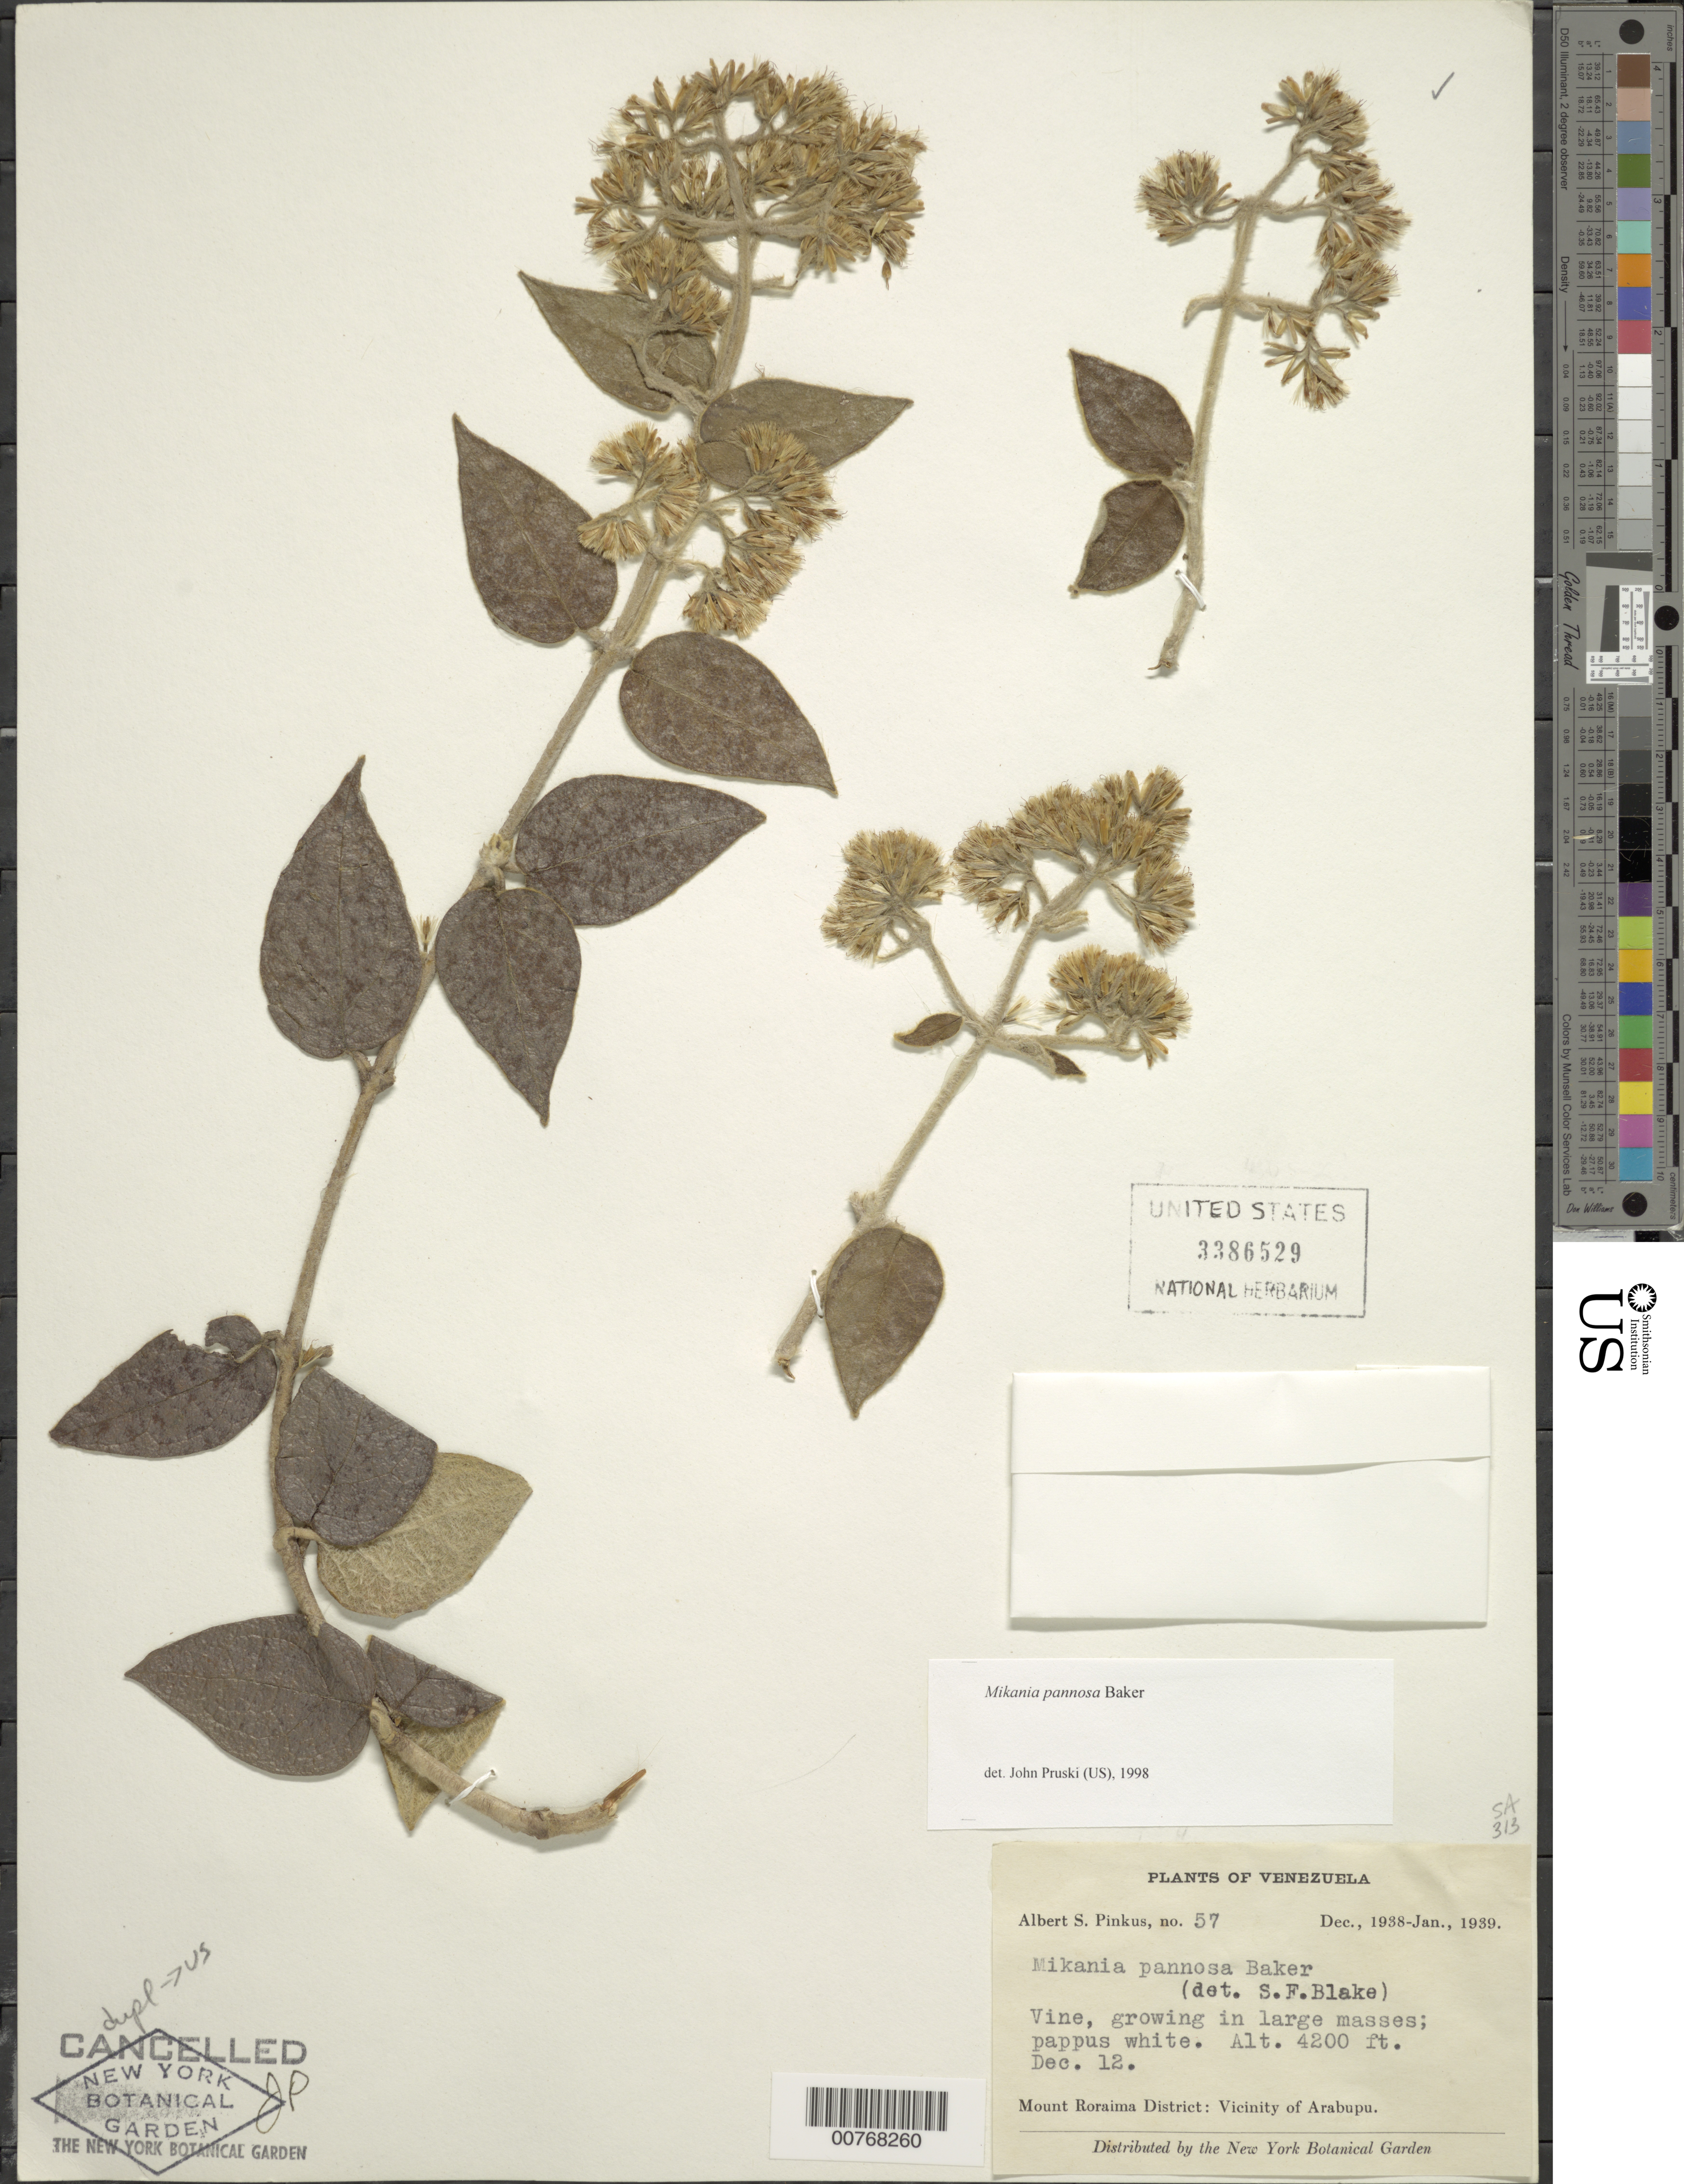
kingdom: Plantae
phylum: Tracheophyta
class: Magnoliopsida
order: Asterales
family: Asteraceae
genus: Mikania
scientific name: Mikania pannosa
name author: Baker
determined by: Blake, Sydney F.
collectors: A. Pinkus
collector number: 57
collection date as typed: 12-Dec-38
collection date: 1938-12-12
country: Venezuela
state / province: Bolívar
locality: Mt. Roraima District; vic of Arabupu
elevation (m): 1280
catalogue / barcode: US 3386529